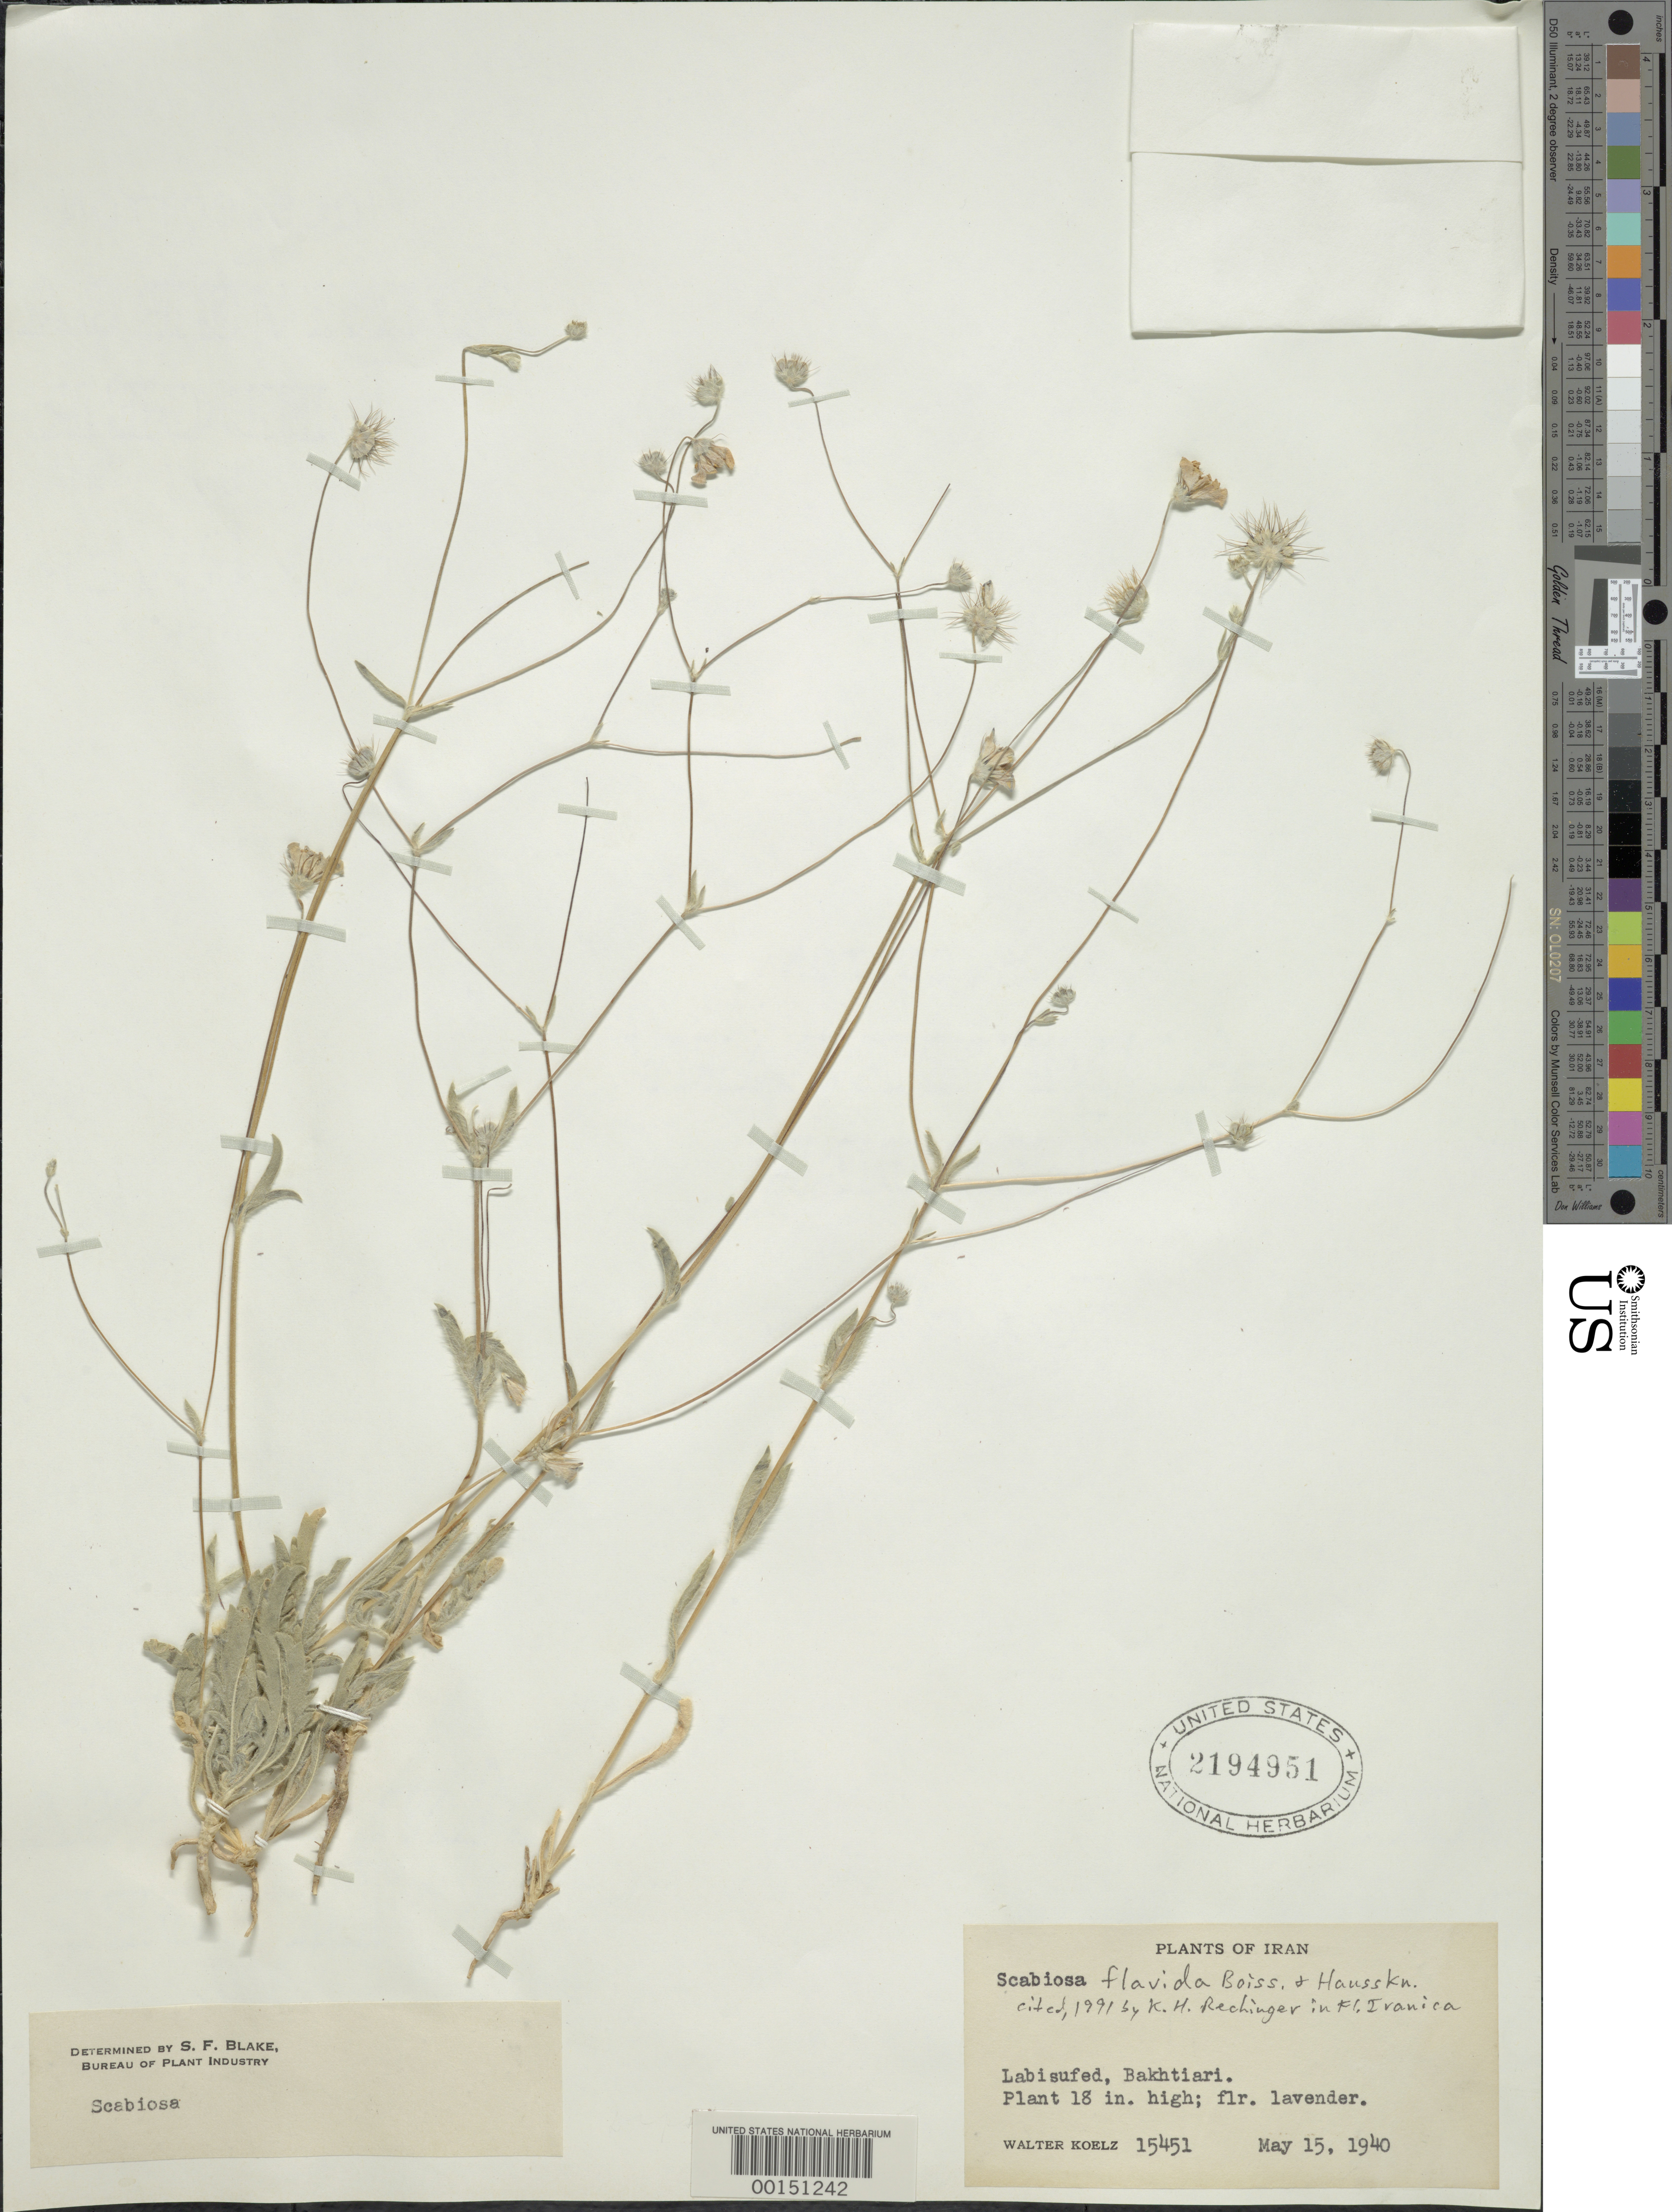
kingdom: Plantae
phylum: Tracheophyta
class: Magnoliopsida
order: Dipsacales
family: Caprifoliaceae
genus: Scabiosa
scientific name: Scabiosa flavida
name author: Boiss. & Hausskn.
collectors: W. N. Koelz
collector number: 15451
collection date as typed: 15 May 1940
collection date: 1940-05-15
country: Iran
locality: Lubisufed, Bakhtiari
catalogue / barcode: US 2194951